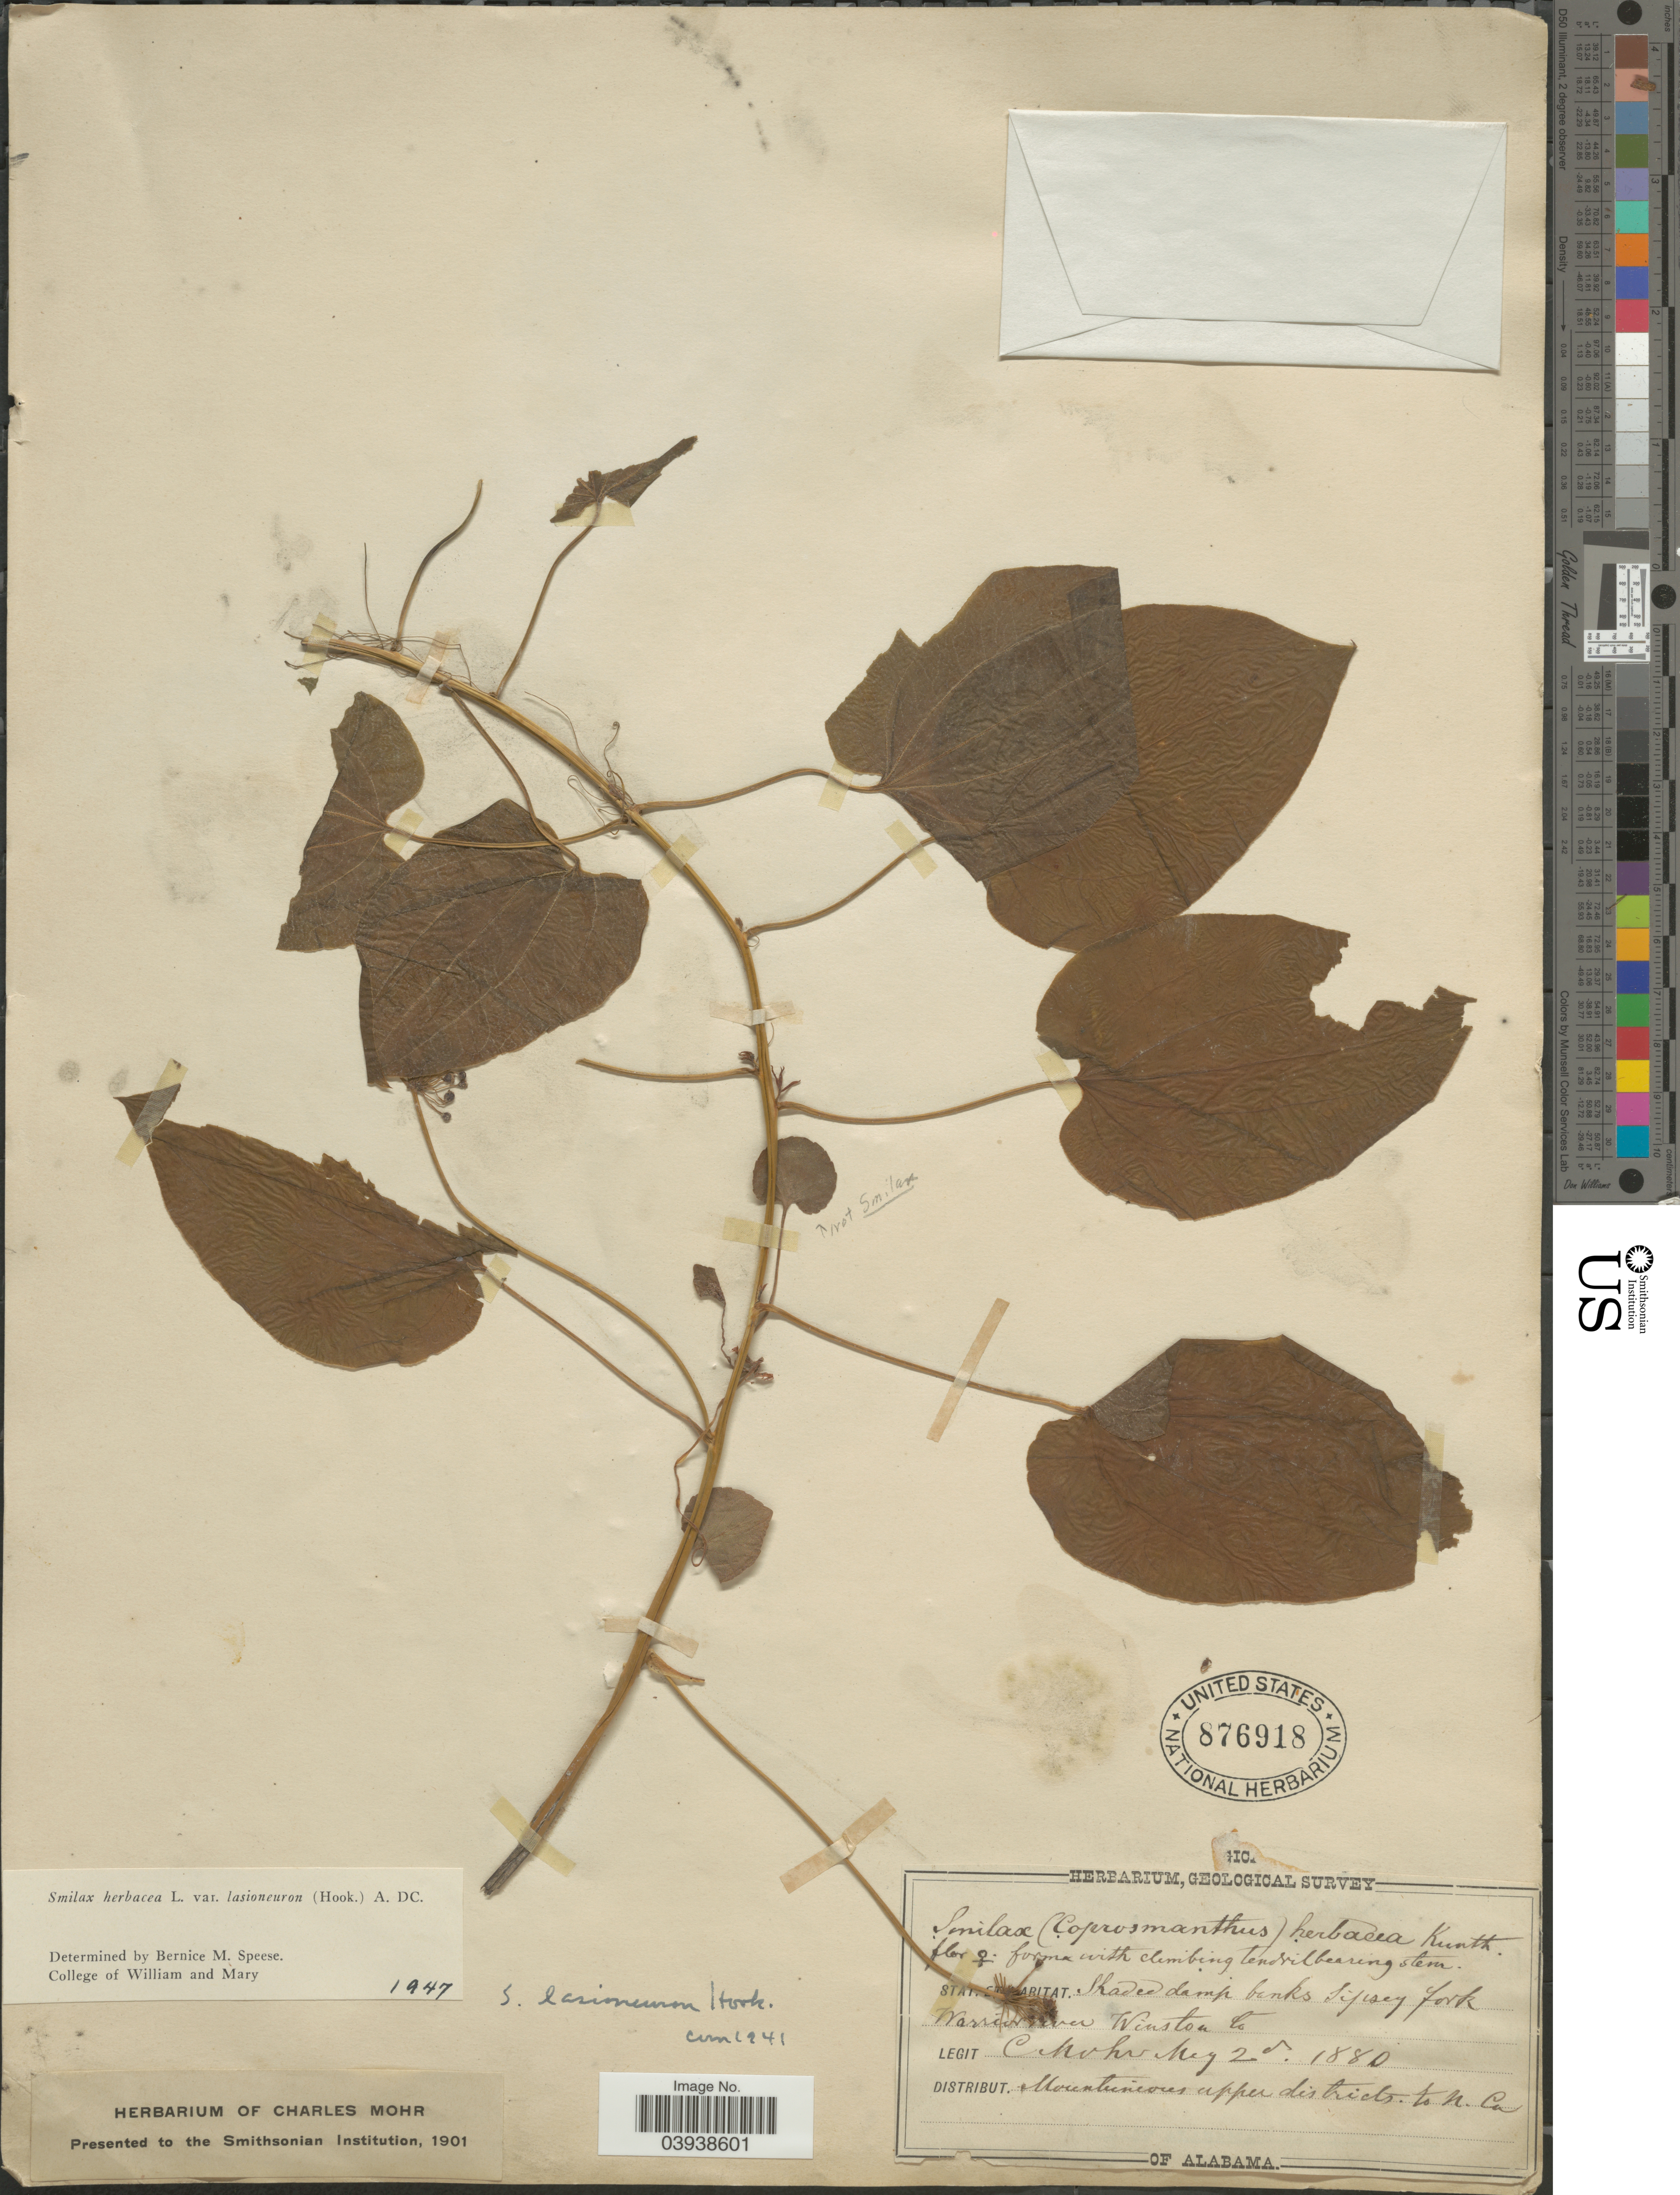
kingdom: Plantae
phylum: Tracheophyta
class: Liliopsida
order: Liliales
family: Smilacaceae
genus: Smilax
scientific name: Smilax herbacea var. lasioneuron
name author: (Hook.) A. DC.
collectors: C. T. Mohr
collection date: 1880-05-02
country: United States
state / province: Alabama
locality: Shaded damp banks Jipsey Fork. Warrior River. Winston Co. Mountunious upper districts to N. Ca.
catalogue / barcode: US 876918